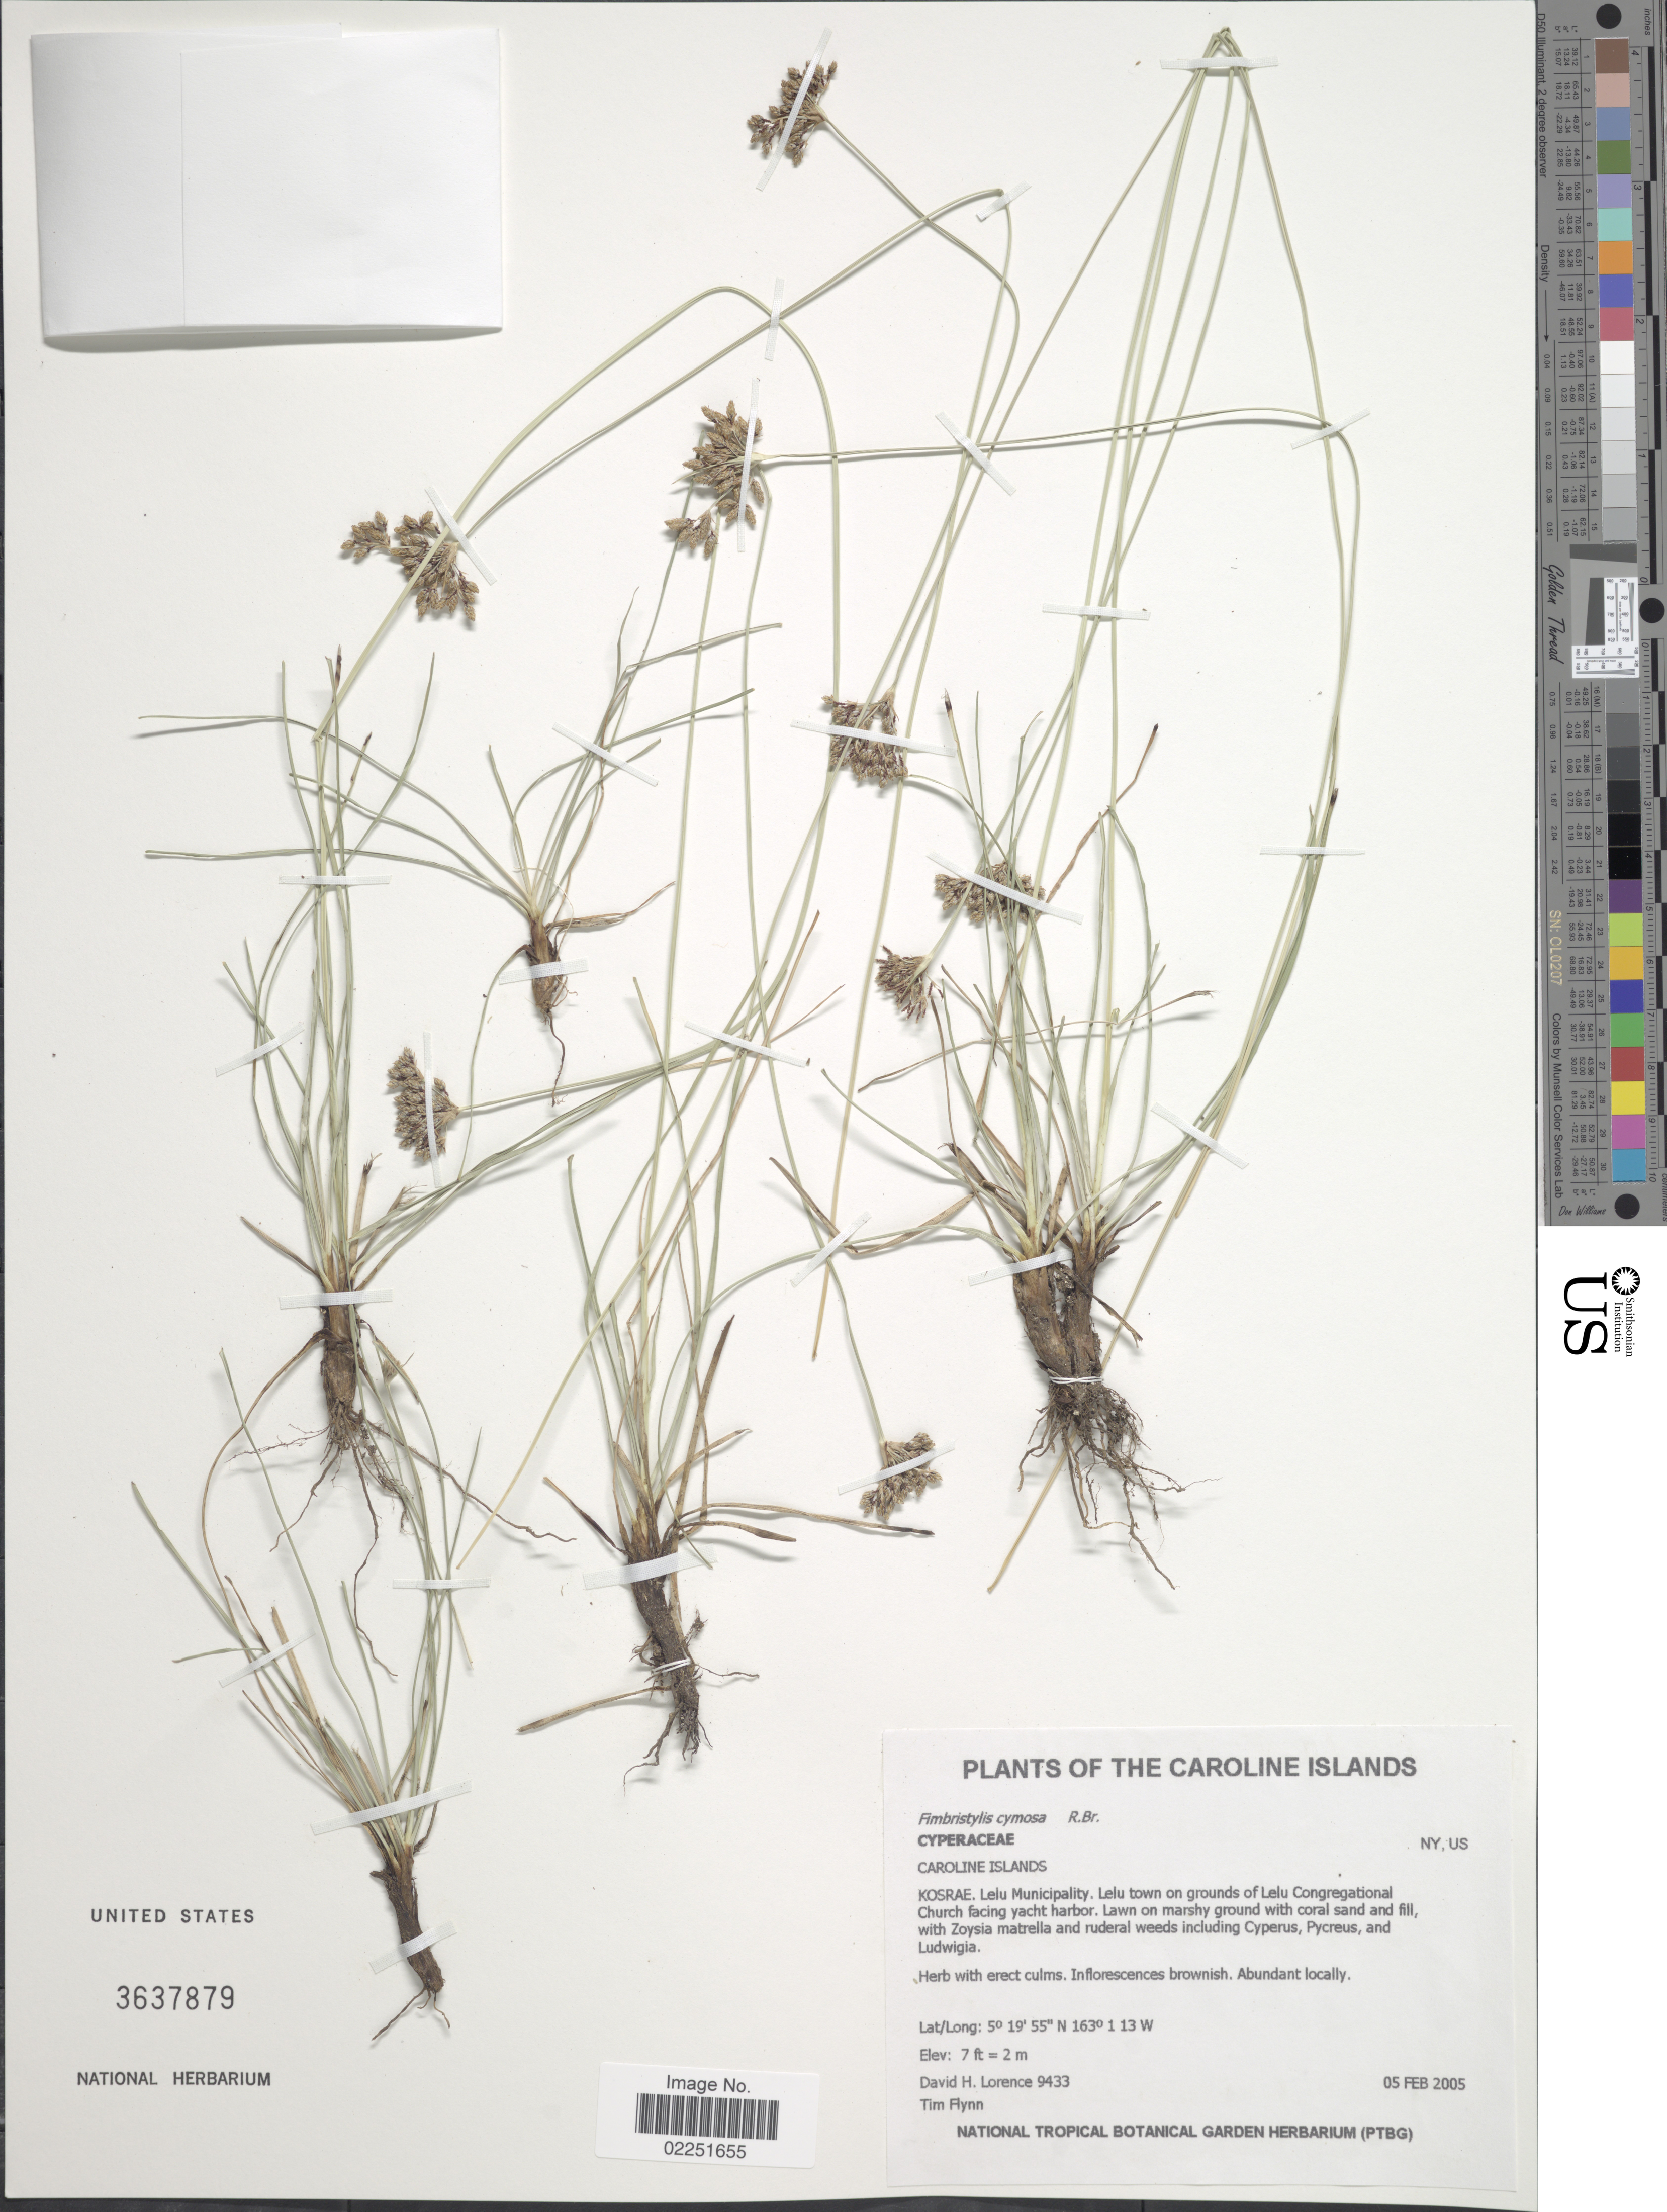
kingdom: Plantae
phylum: Tracheophyta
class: Liliopsida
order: Poales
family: Cyperaceae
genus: Fimbristylis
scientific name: Fimbristylis cymosa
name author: R. Br.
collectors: D. Lorence & T. W. Flynn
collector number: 9433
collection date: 2005-02-05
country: Micronesia, Federated States of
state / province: Kosrae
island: Lelu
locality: Caroline Islands. Kosrae: Lelu Municipality. Lelu town on grounds of Lelu Congregational Church facing yacht harbor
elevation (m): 2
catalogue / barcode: US 3637879